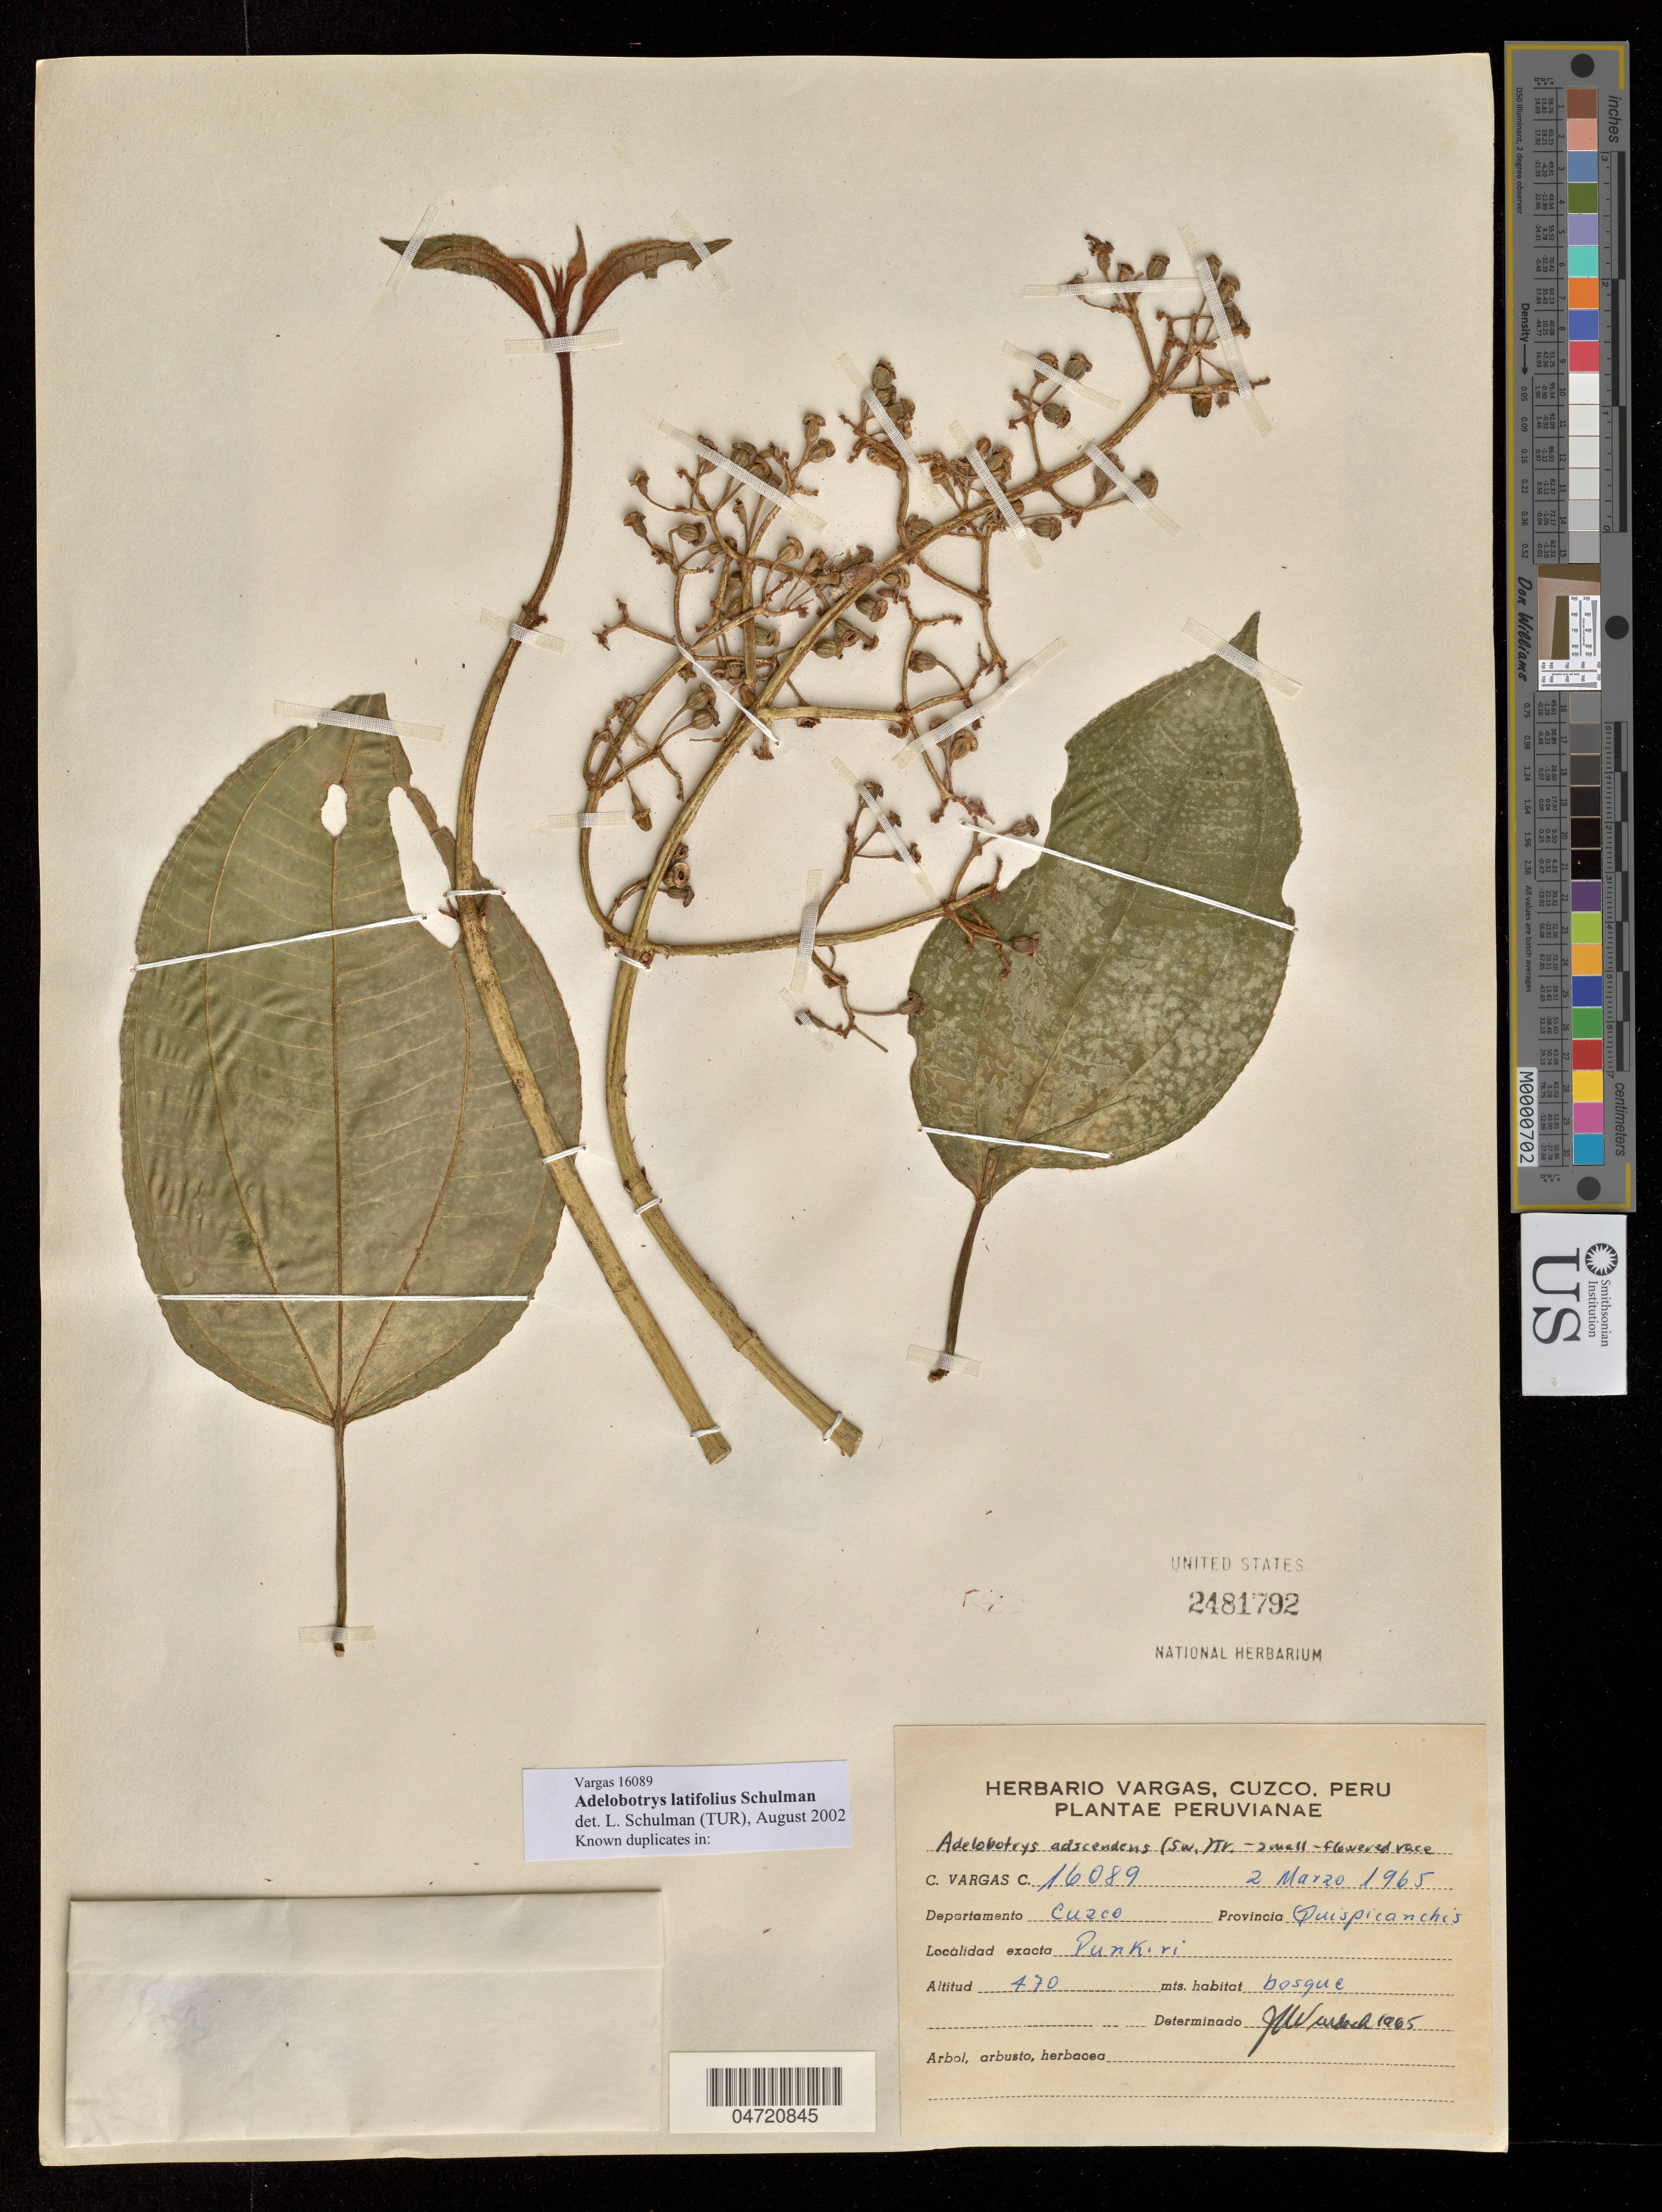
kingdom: Plantae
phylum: Tracheophyta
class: Magnoliopsida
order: Myrtales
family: Melastomataceae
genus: Adelobotrys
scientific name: Adelobotrys latifolius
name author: Schulman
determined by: Schulman, Leif, (TUR), University of Turku (FINLAND)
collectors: C. Vargas Calderón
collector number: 16089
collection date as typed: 02 Mar 1965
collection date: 1965-03-02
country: Peru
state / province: Cusco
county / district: Quispicanchis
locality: Punkiri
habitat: Bosque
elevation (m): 470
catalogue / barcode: US 2481792